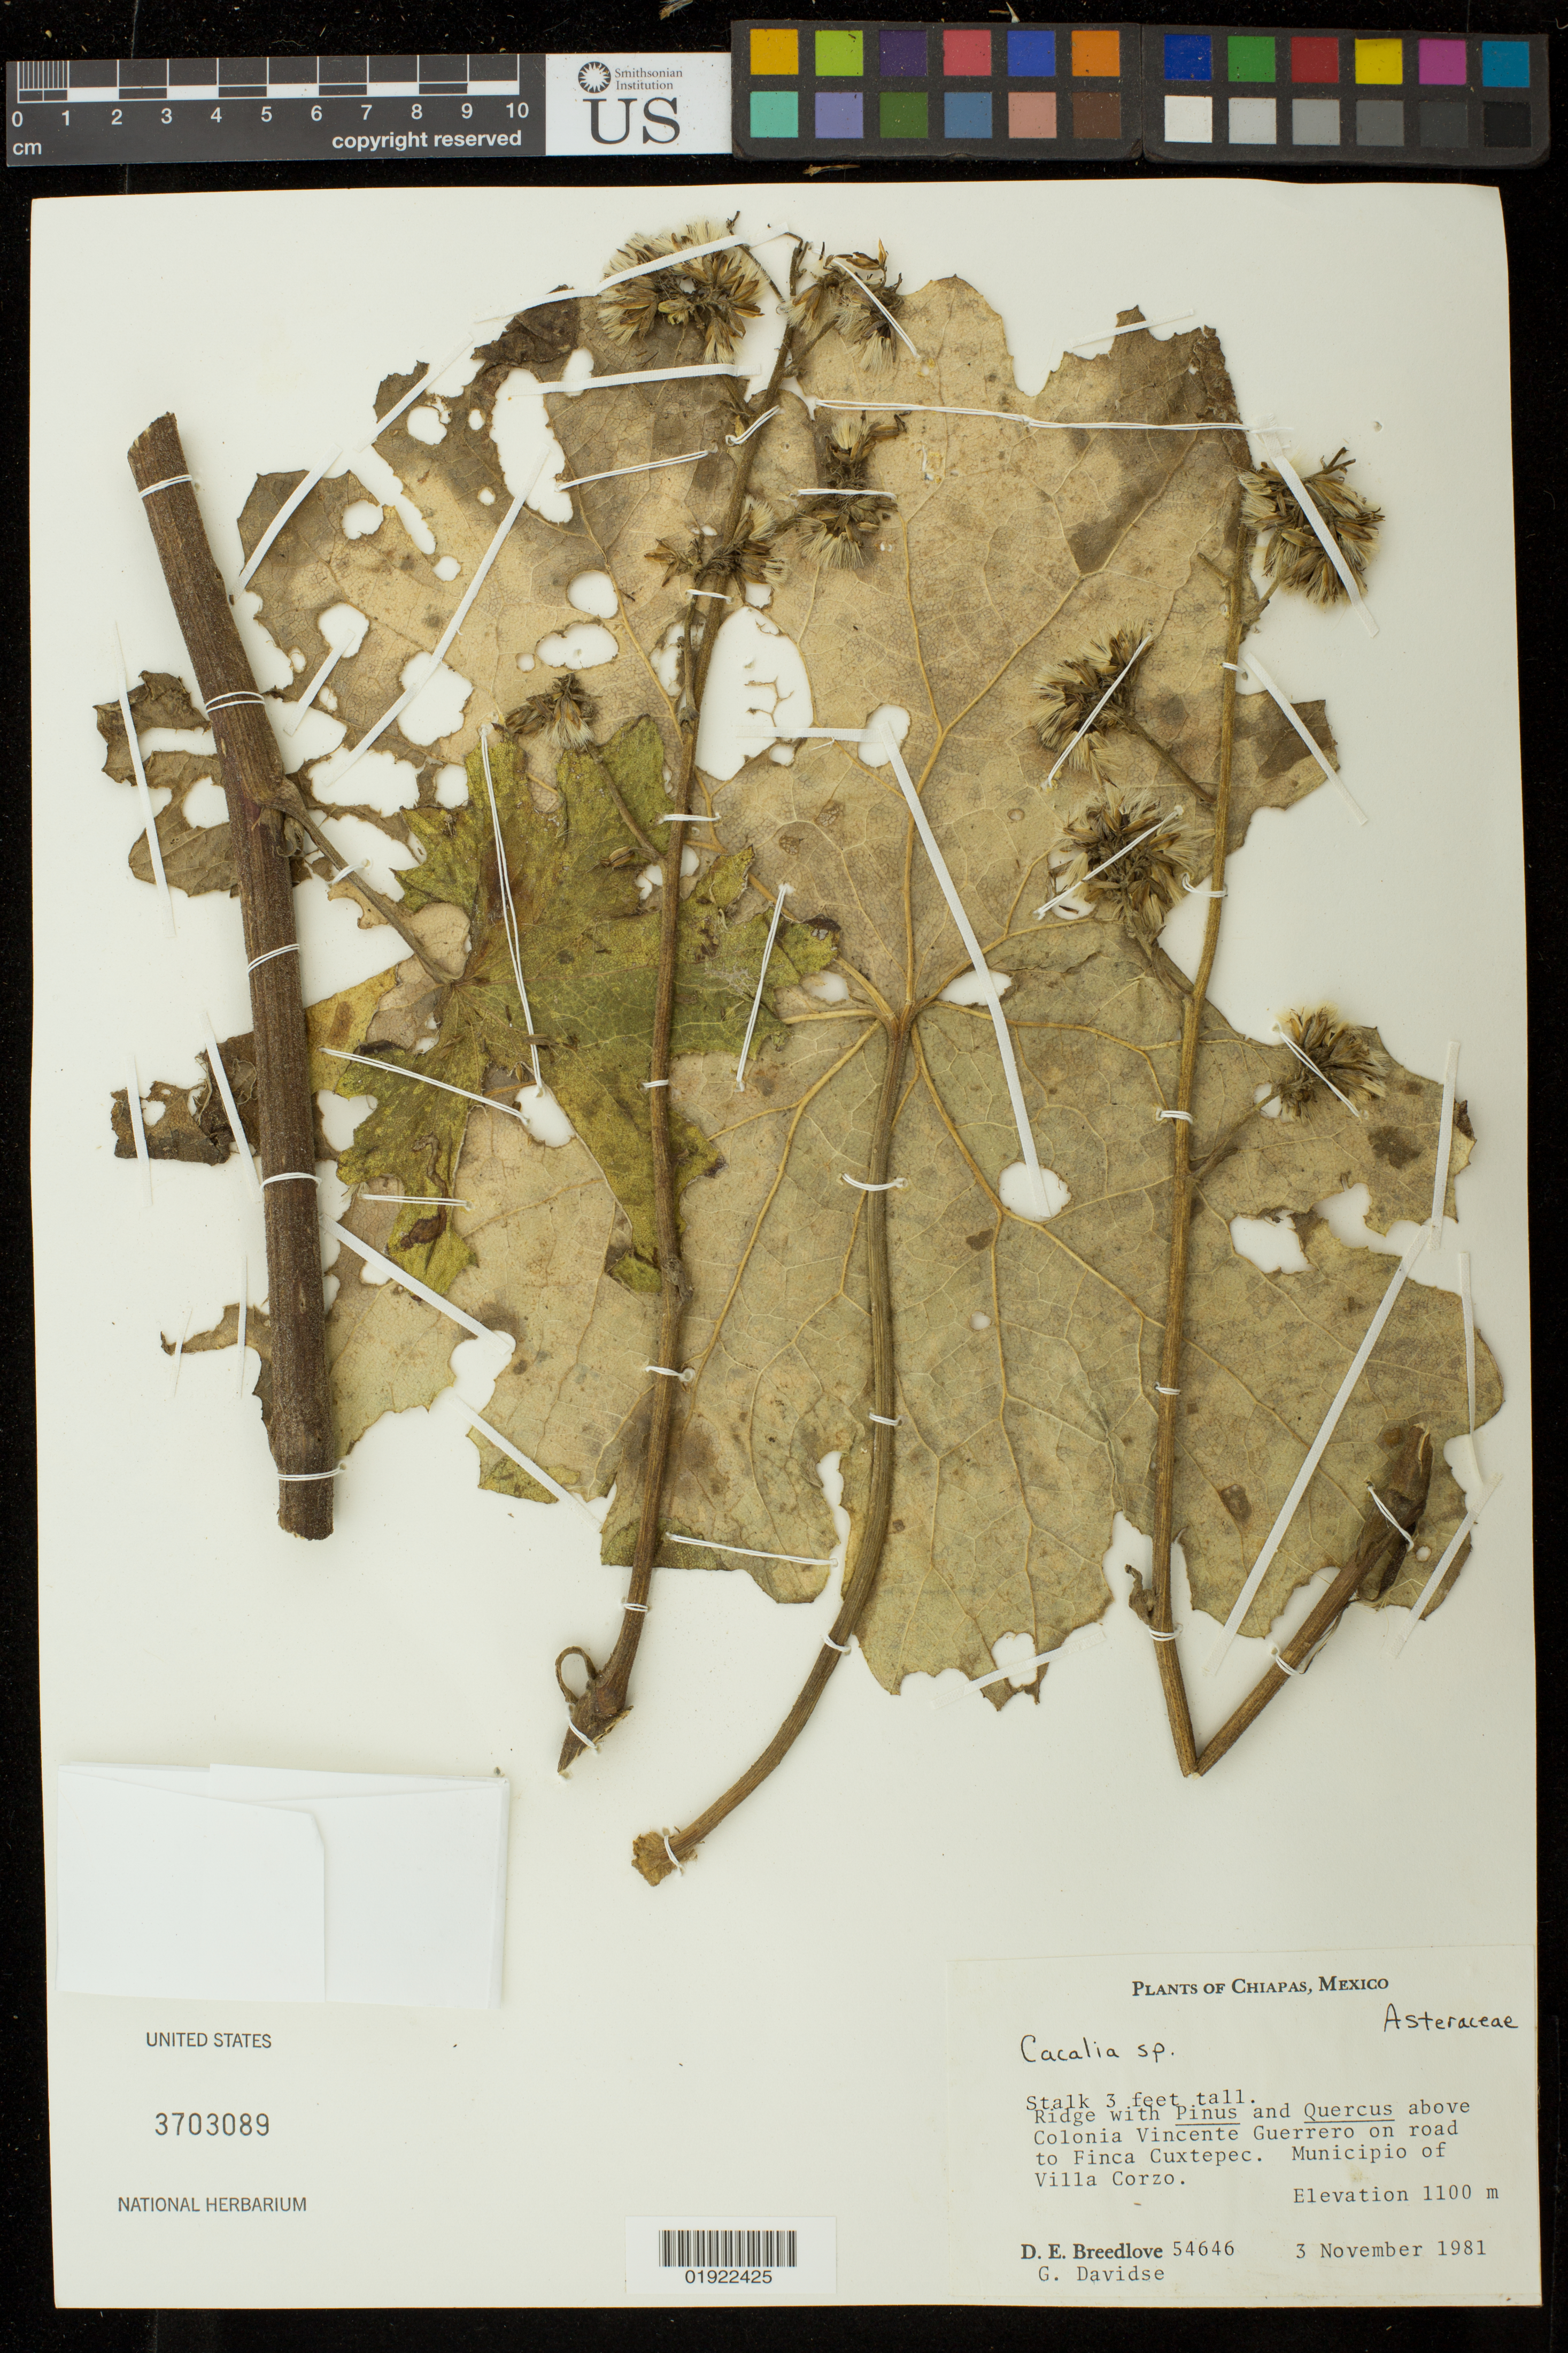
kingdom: Plantae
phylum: Tracheophyta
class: Magnoliopsida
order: Asterales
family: Asteraceae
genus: Senecio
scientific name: Senecio sp.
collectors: D. E. Breedlove & G. Davidse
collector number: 54646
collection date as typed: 3 November 1981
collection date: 1981-11-03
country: Mexico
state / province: Chiapas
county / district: Villa Corzo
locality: above Colonia Vincente Guerrero on road to Finca Cuxtepec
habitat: ridge with Pinus and Quercus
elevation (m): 1100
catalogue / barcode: US 3703089